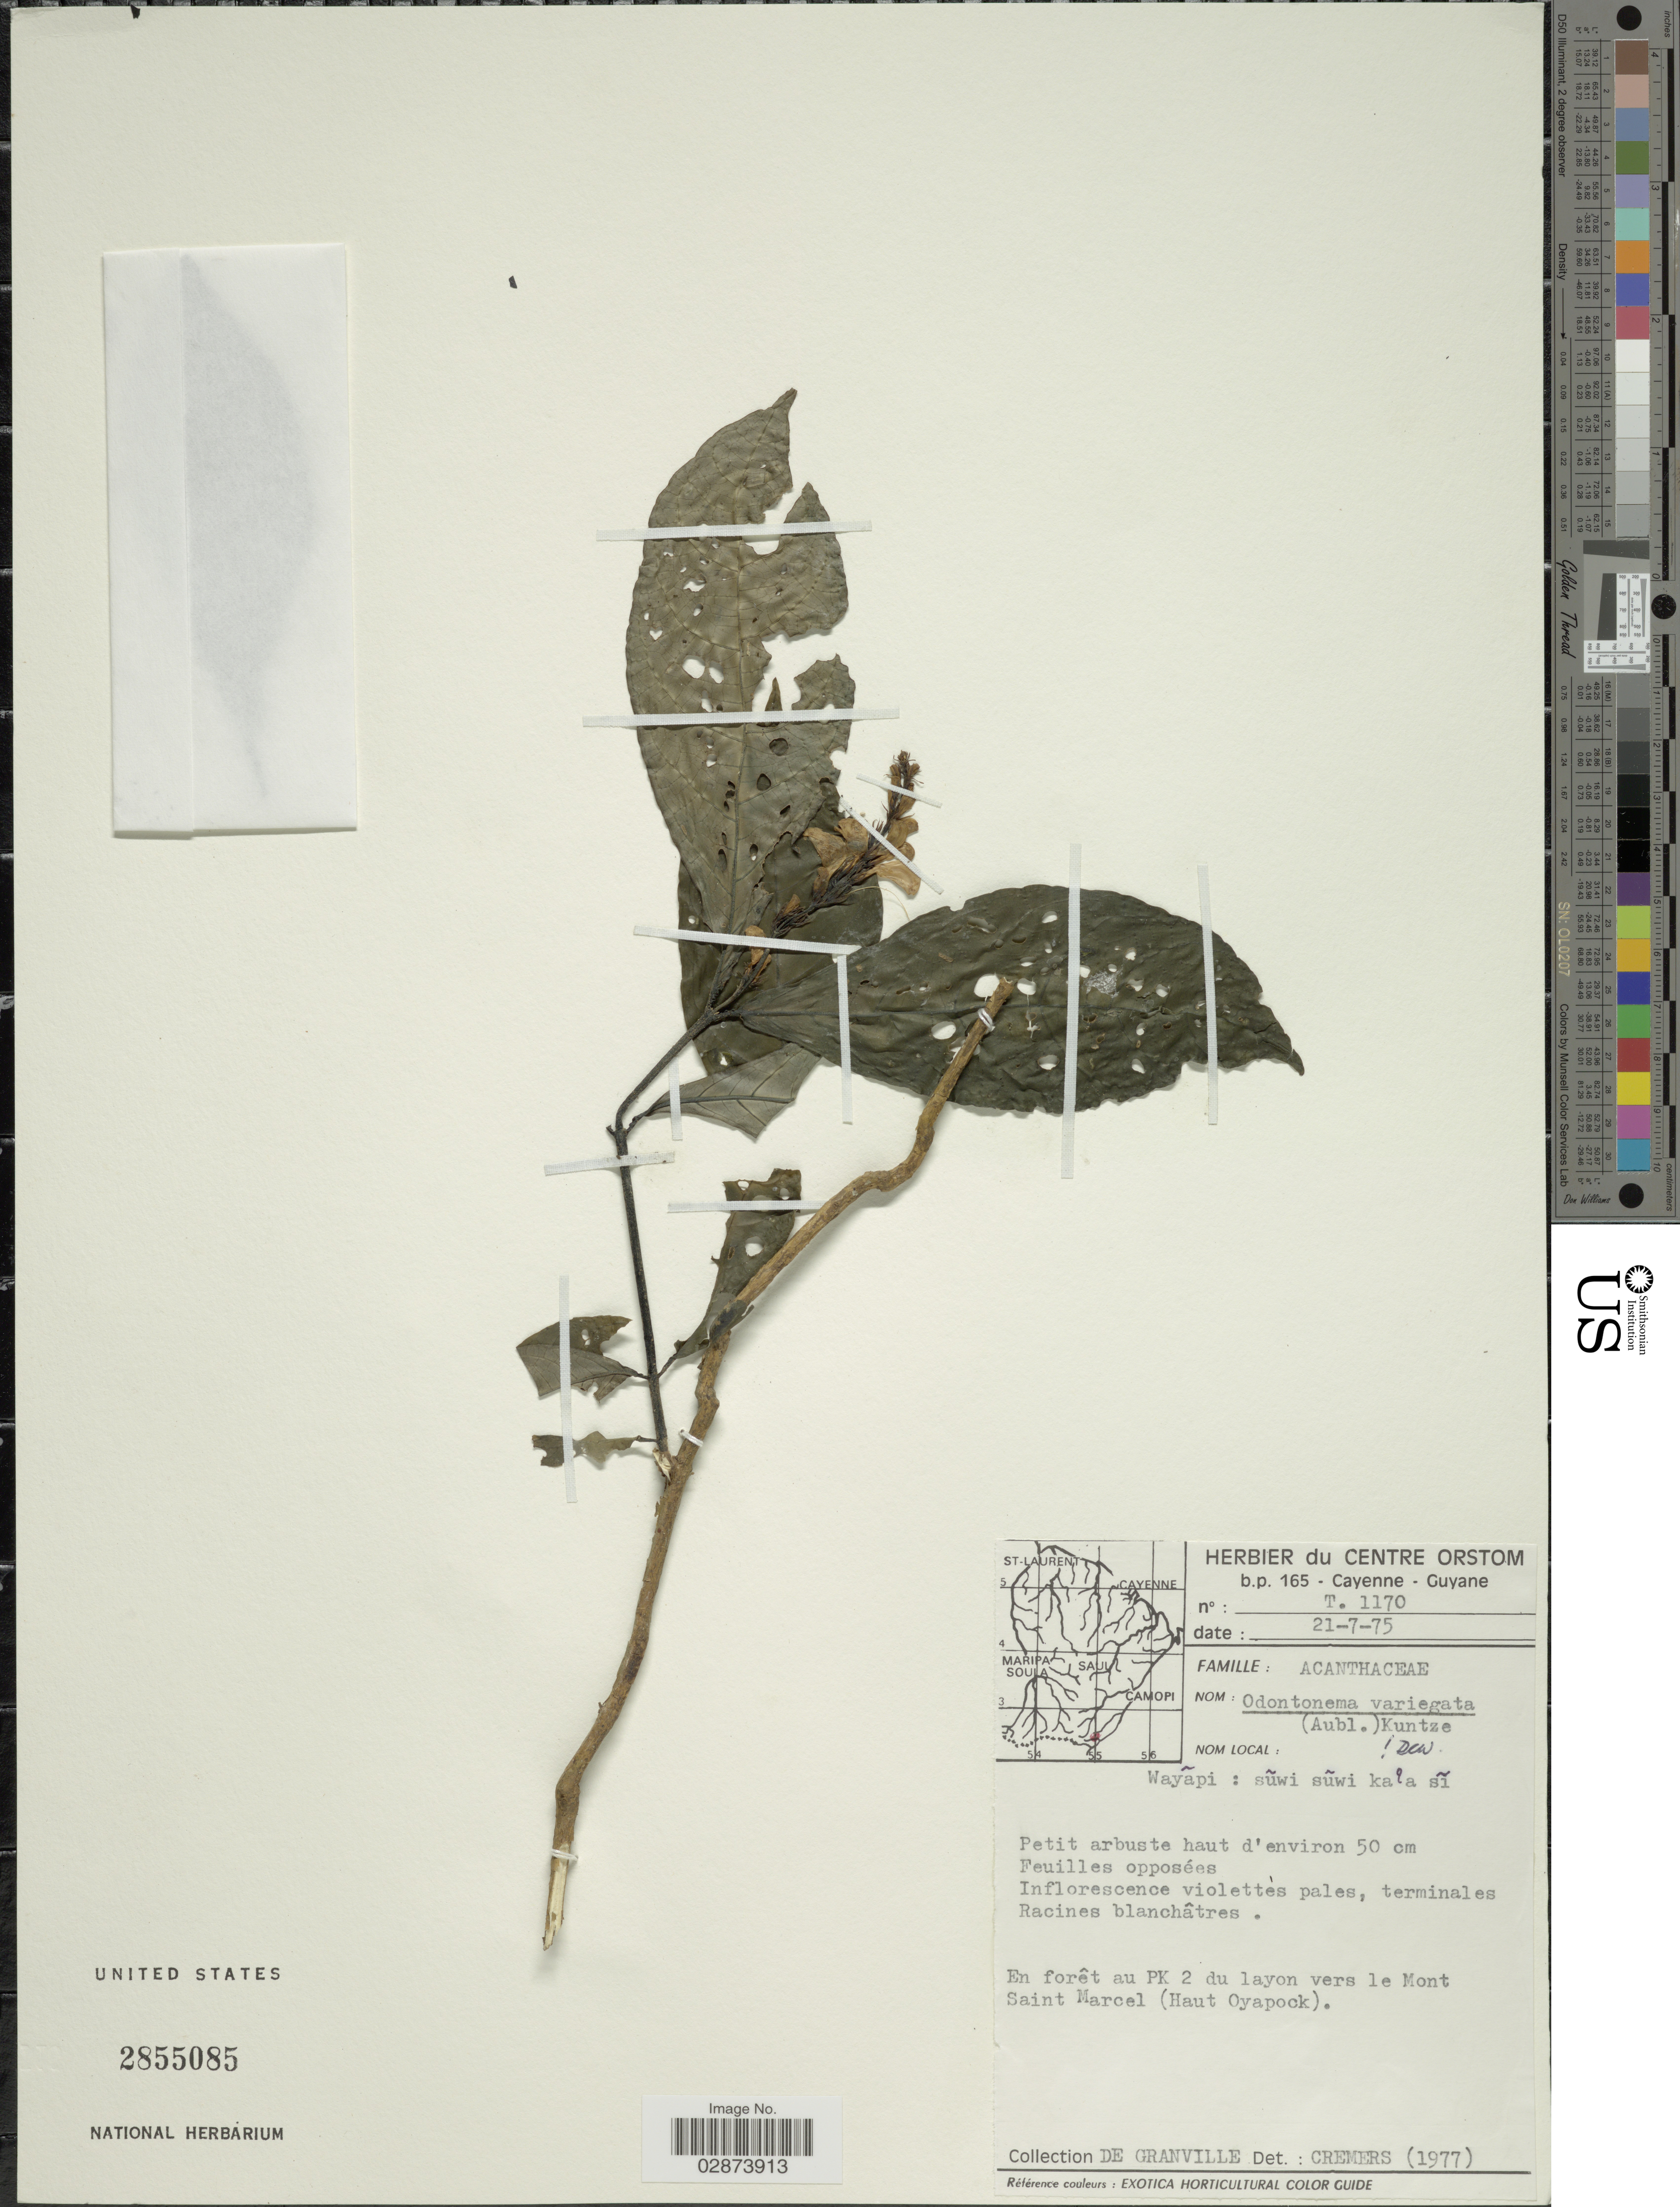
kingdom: Plantae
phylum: Tracheophyta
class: Magnoliopsida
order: Lamiales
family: Acanthaceae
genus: Pulchranthus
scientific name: Pulchranthus variegatus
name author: (Aubl.) V.M. Baum et al.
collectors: de Granville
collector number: T 1170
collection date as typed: Transcribed d/m/y: 21/7/75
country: French Guiana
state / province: Cayenne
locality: En forêt au PK 2 du layon vers le Mont Saint Marcel (Haut Oyapock).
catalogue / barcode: US 2855085